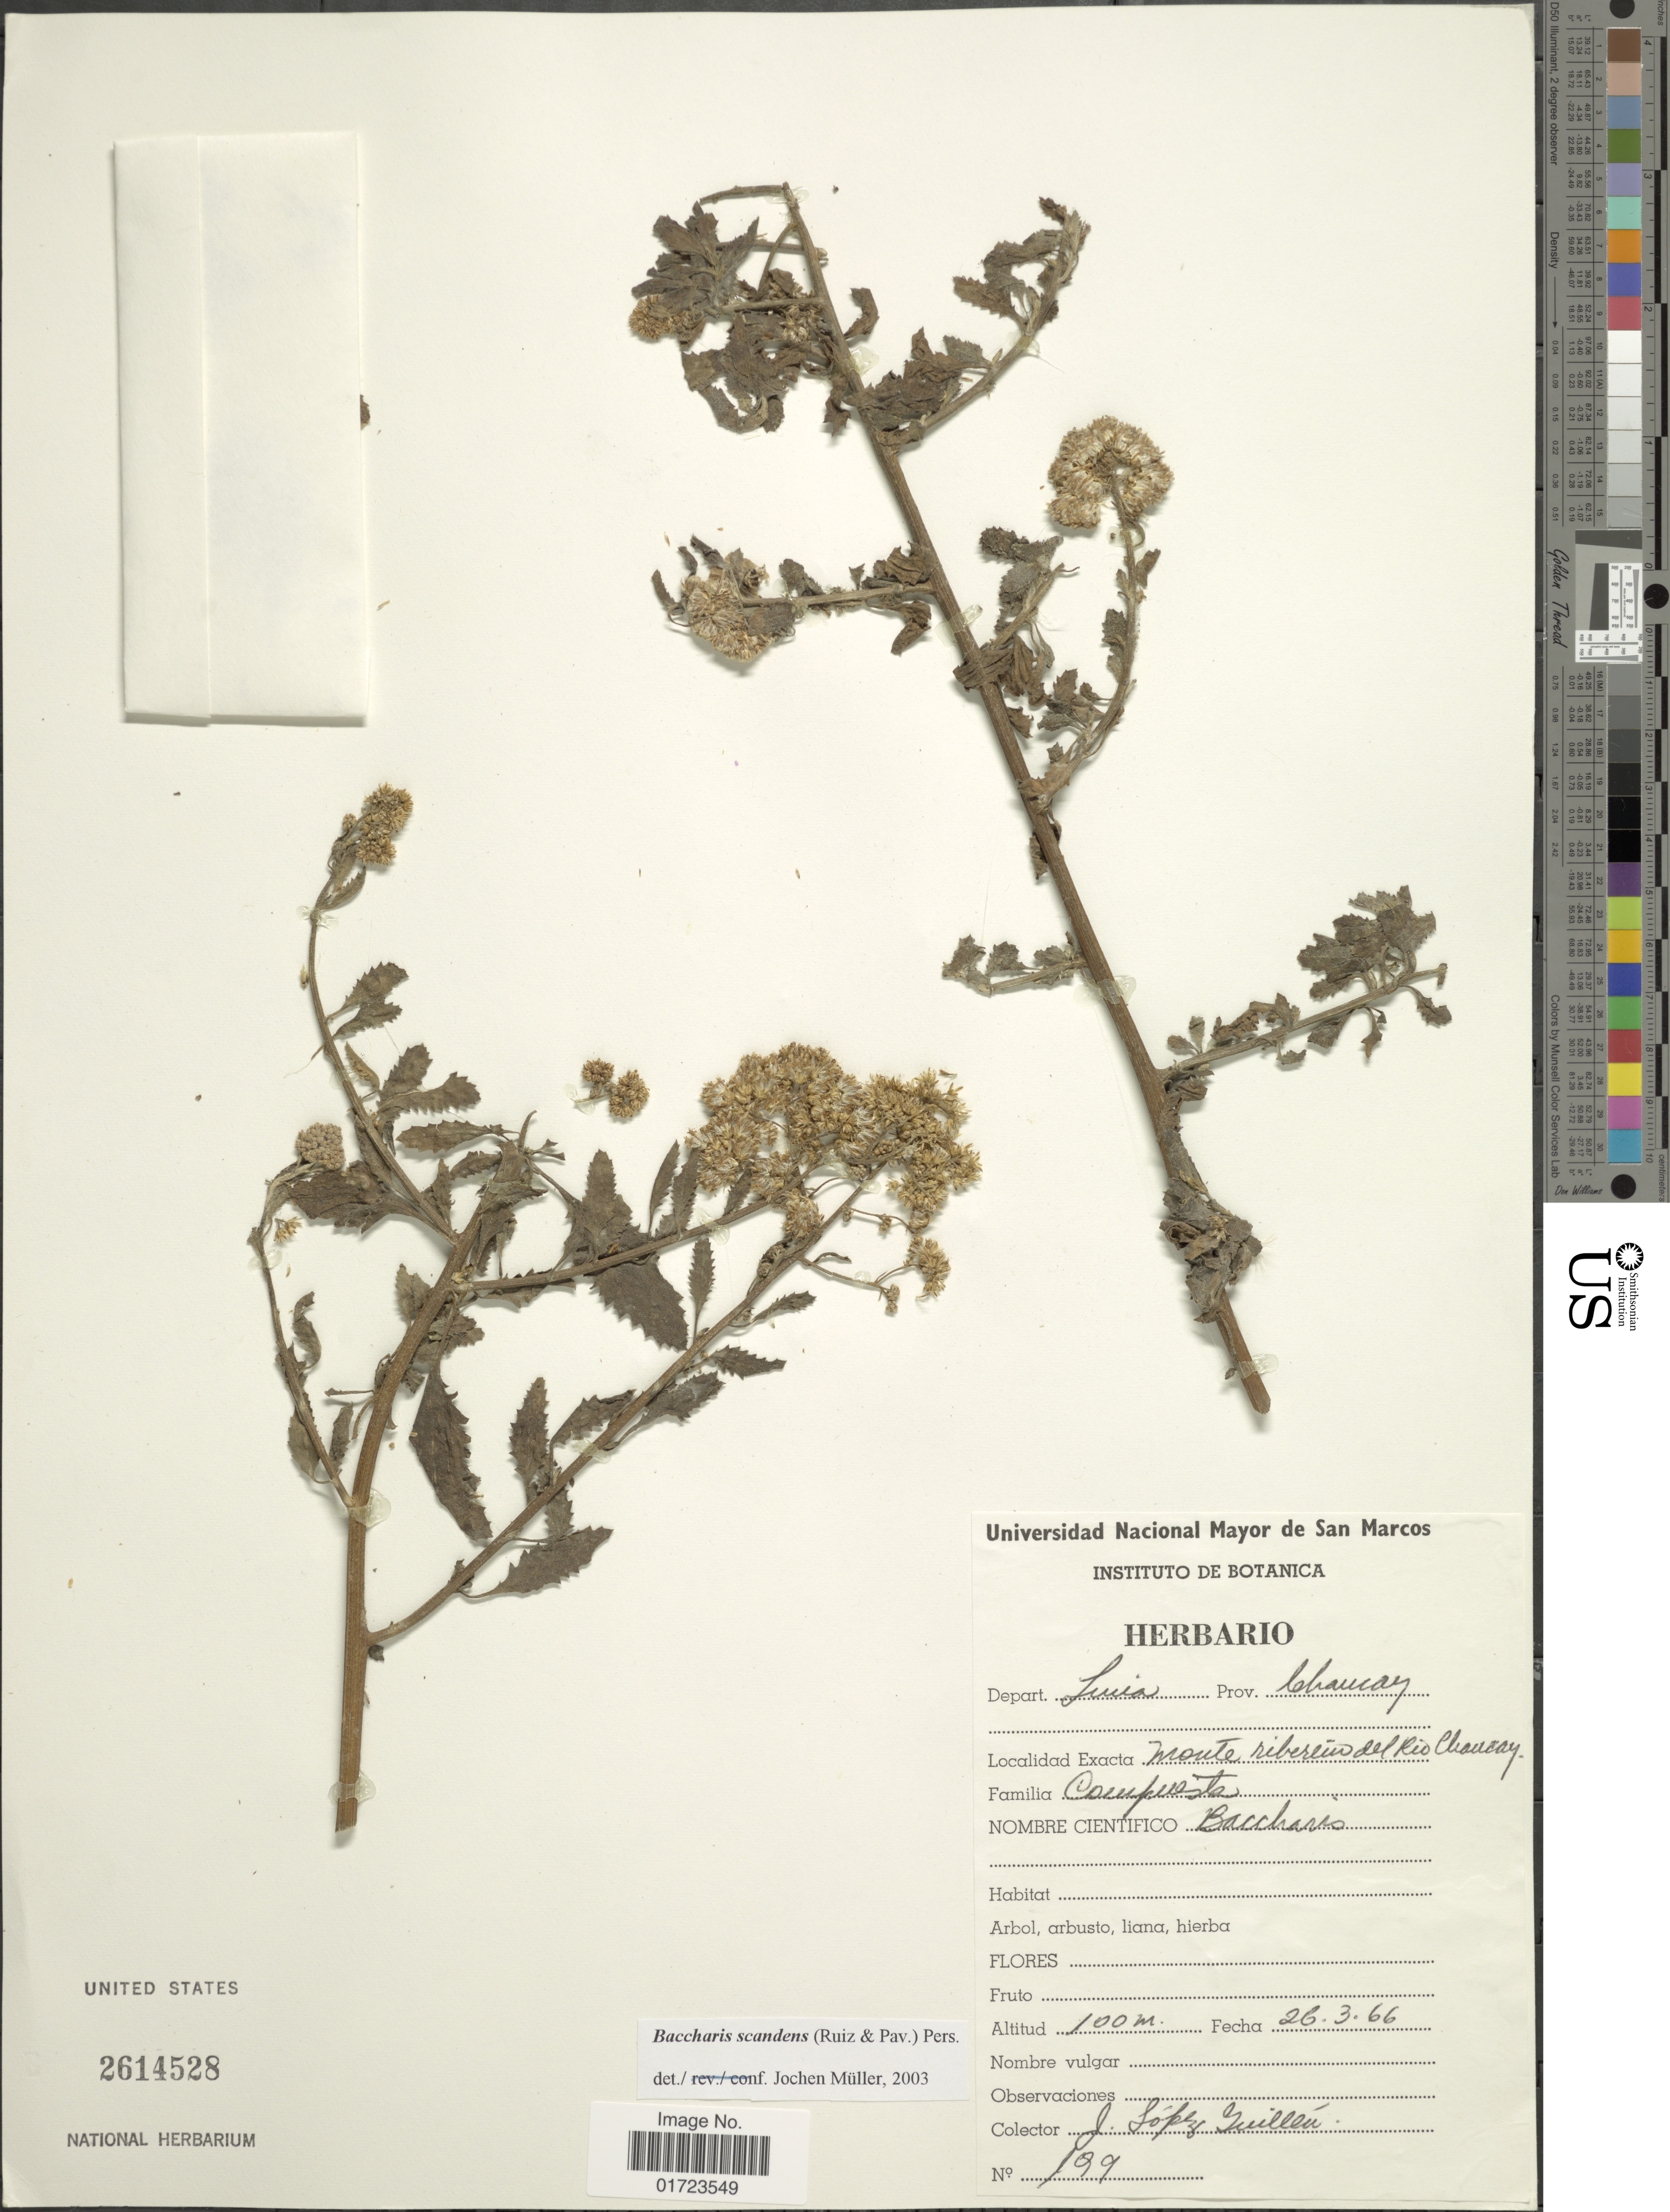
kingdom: Plantae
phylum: Tracheophyta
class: Magnoliopsida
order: Asterales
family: Asteraceae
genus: Baccharis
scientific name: Baccharis scandens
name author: (Ruiz & Pav.) Pers.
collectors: J. López Guillén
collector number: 199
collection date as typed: Transcribed d/m/y: 26/3/66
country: Peru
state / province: Lima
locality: Monte ribereño del Río Chancay, Prov. Chancay, Depart. Lima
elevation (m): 100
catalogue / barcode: US 2614528